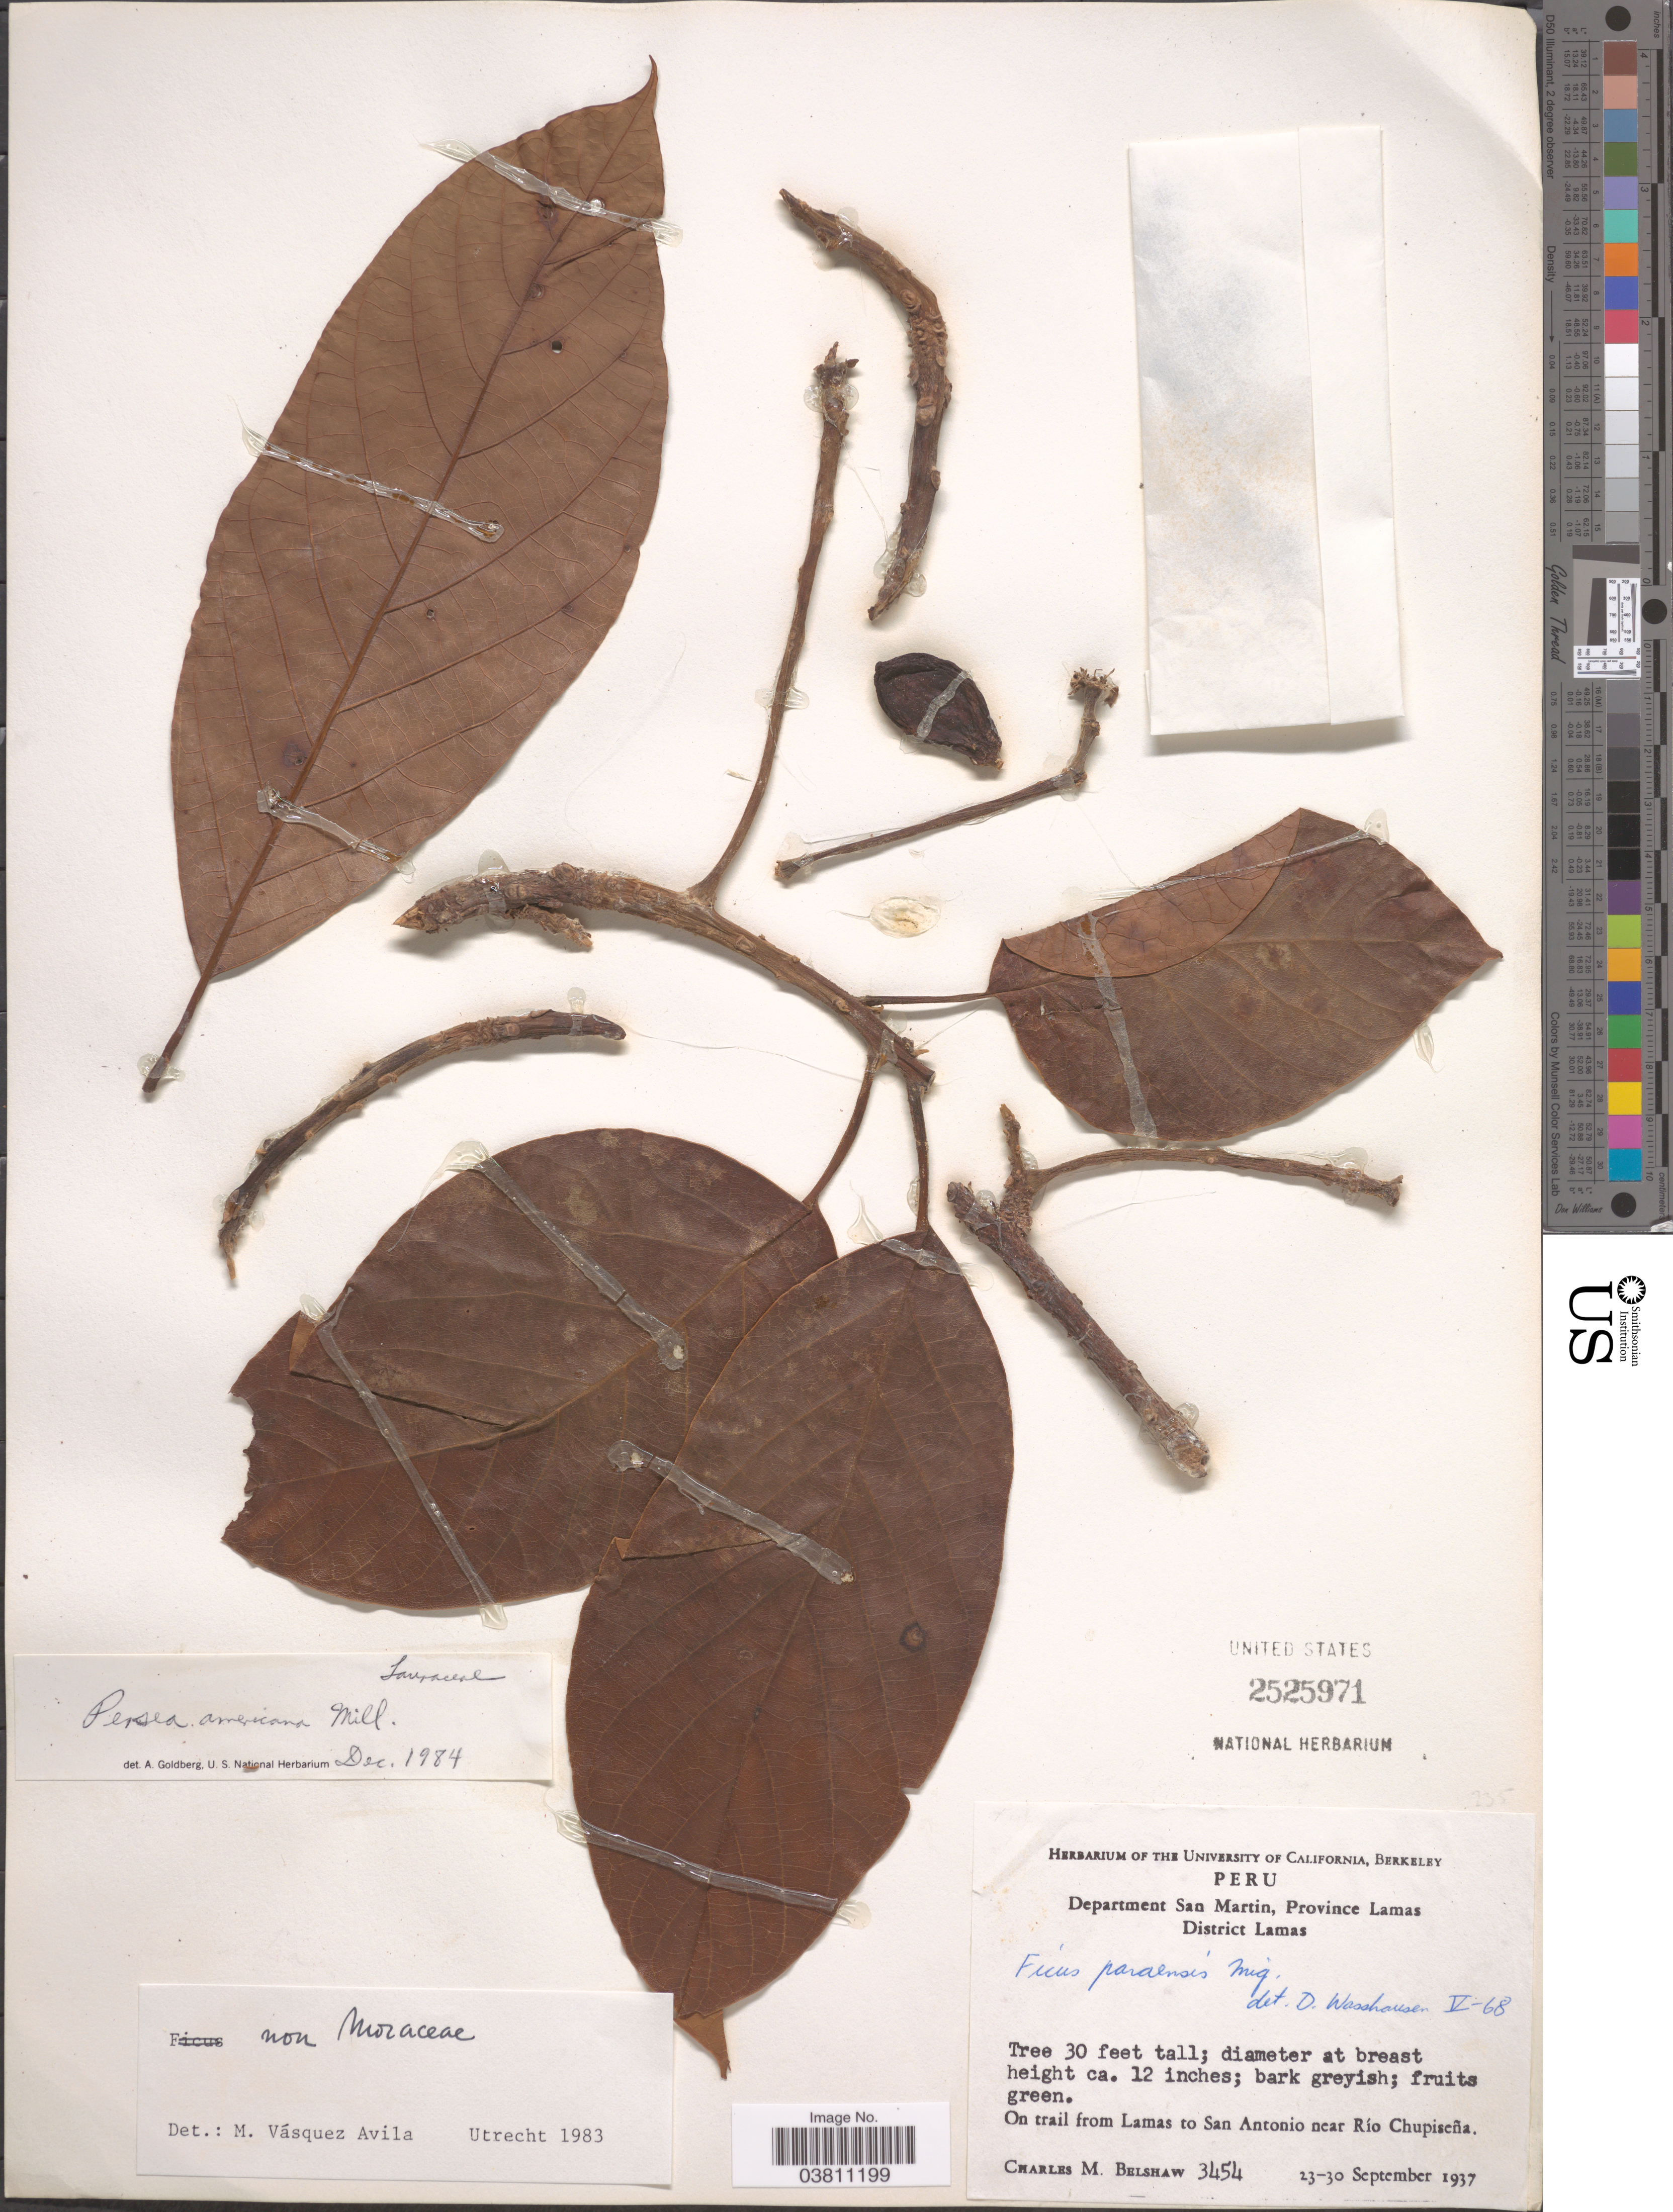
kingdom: Plantae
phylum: Tracheophyta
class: Magnoliopsida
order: Laurales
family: Lauraceae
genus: Persea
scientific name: Persea americana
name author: Mill.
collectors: C. Shaw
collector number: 3454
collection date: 1937-09-23/1937-09-30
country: Peru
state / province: San Martín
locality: Department San Martin, Province Lamas. District Lamas. On trail from Lamas to San Antonio near Río Chupiseña.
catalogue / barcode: US 2525971